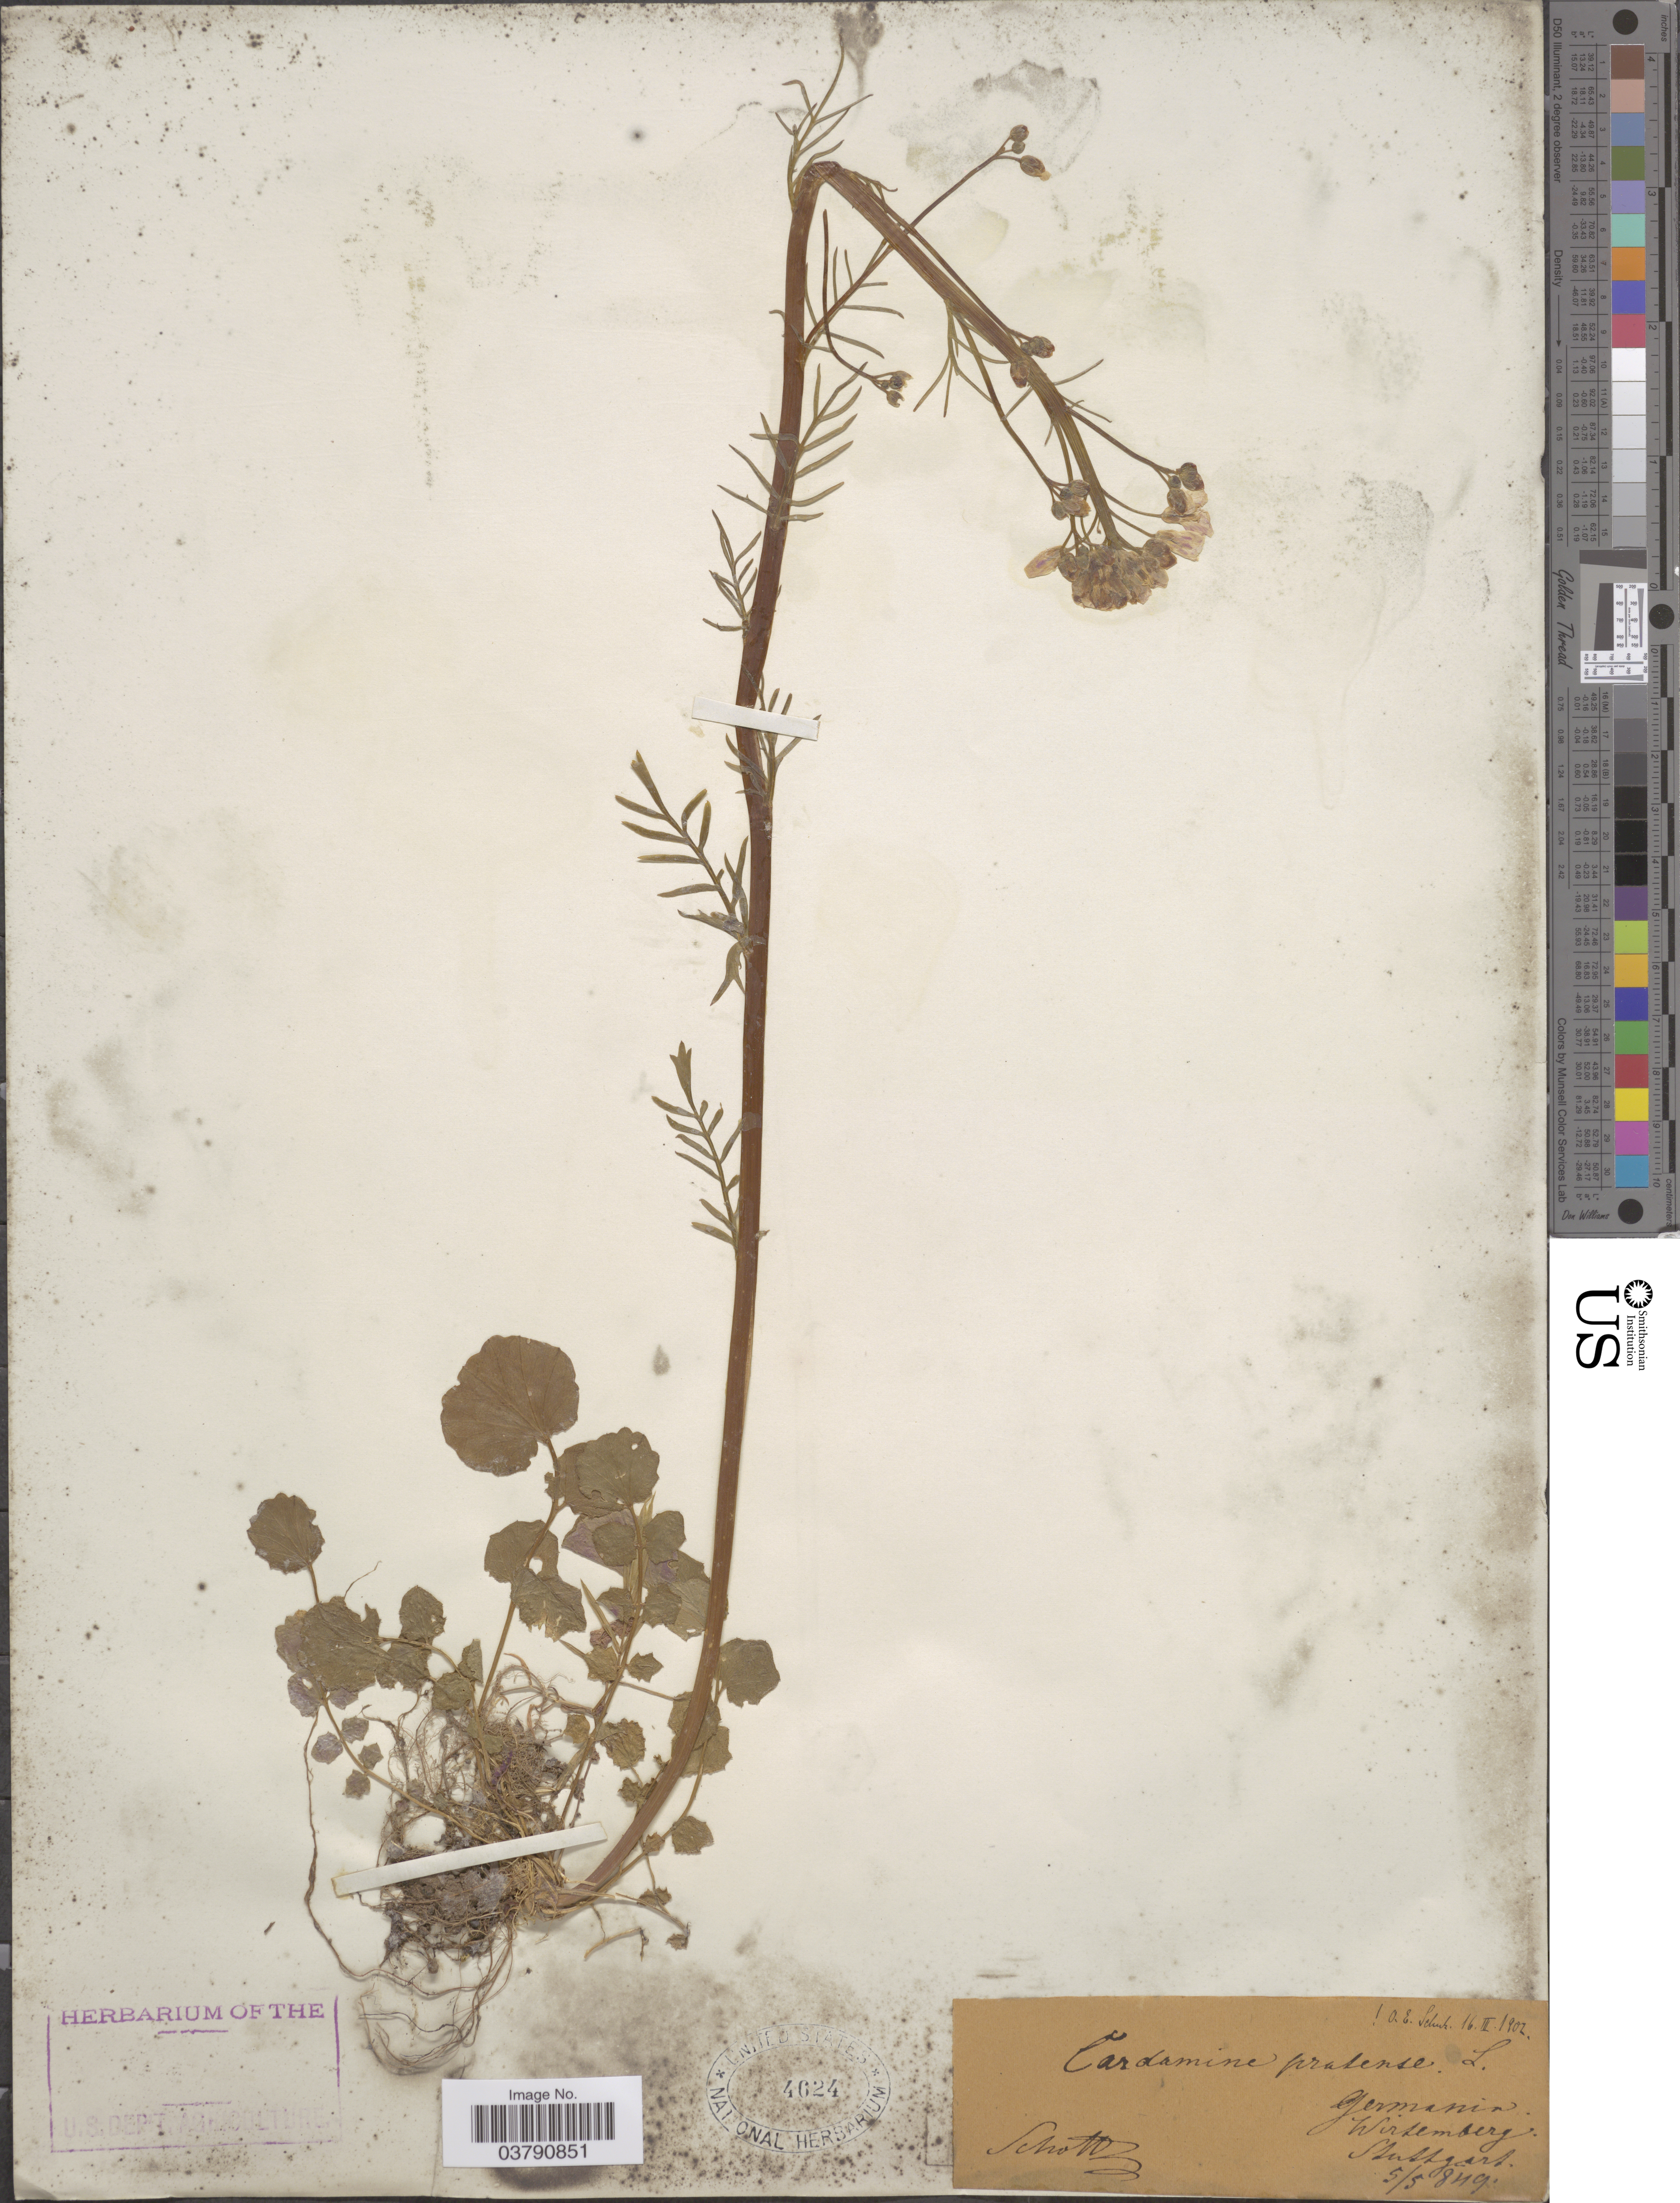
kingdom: Plantae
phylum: Tracheophyta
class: Magnoliopsida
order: Brassicales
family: Brassicaceae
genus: Cardamine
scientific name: Cardamine pratensis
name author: L.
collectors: Schott, --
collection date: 1849-05-05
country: Germany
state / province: Baden-Württemberg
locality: Wirtemberg. Stuttgart.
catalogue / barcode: US 4624